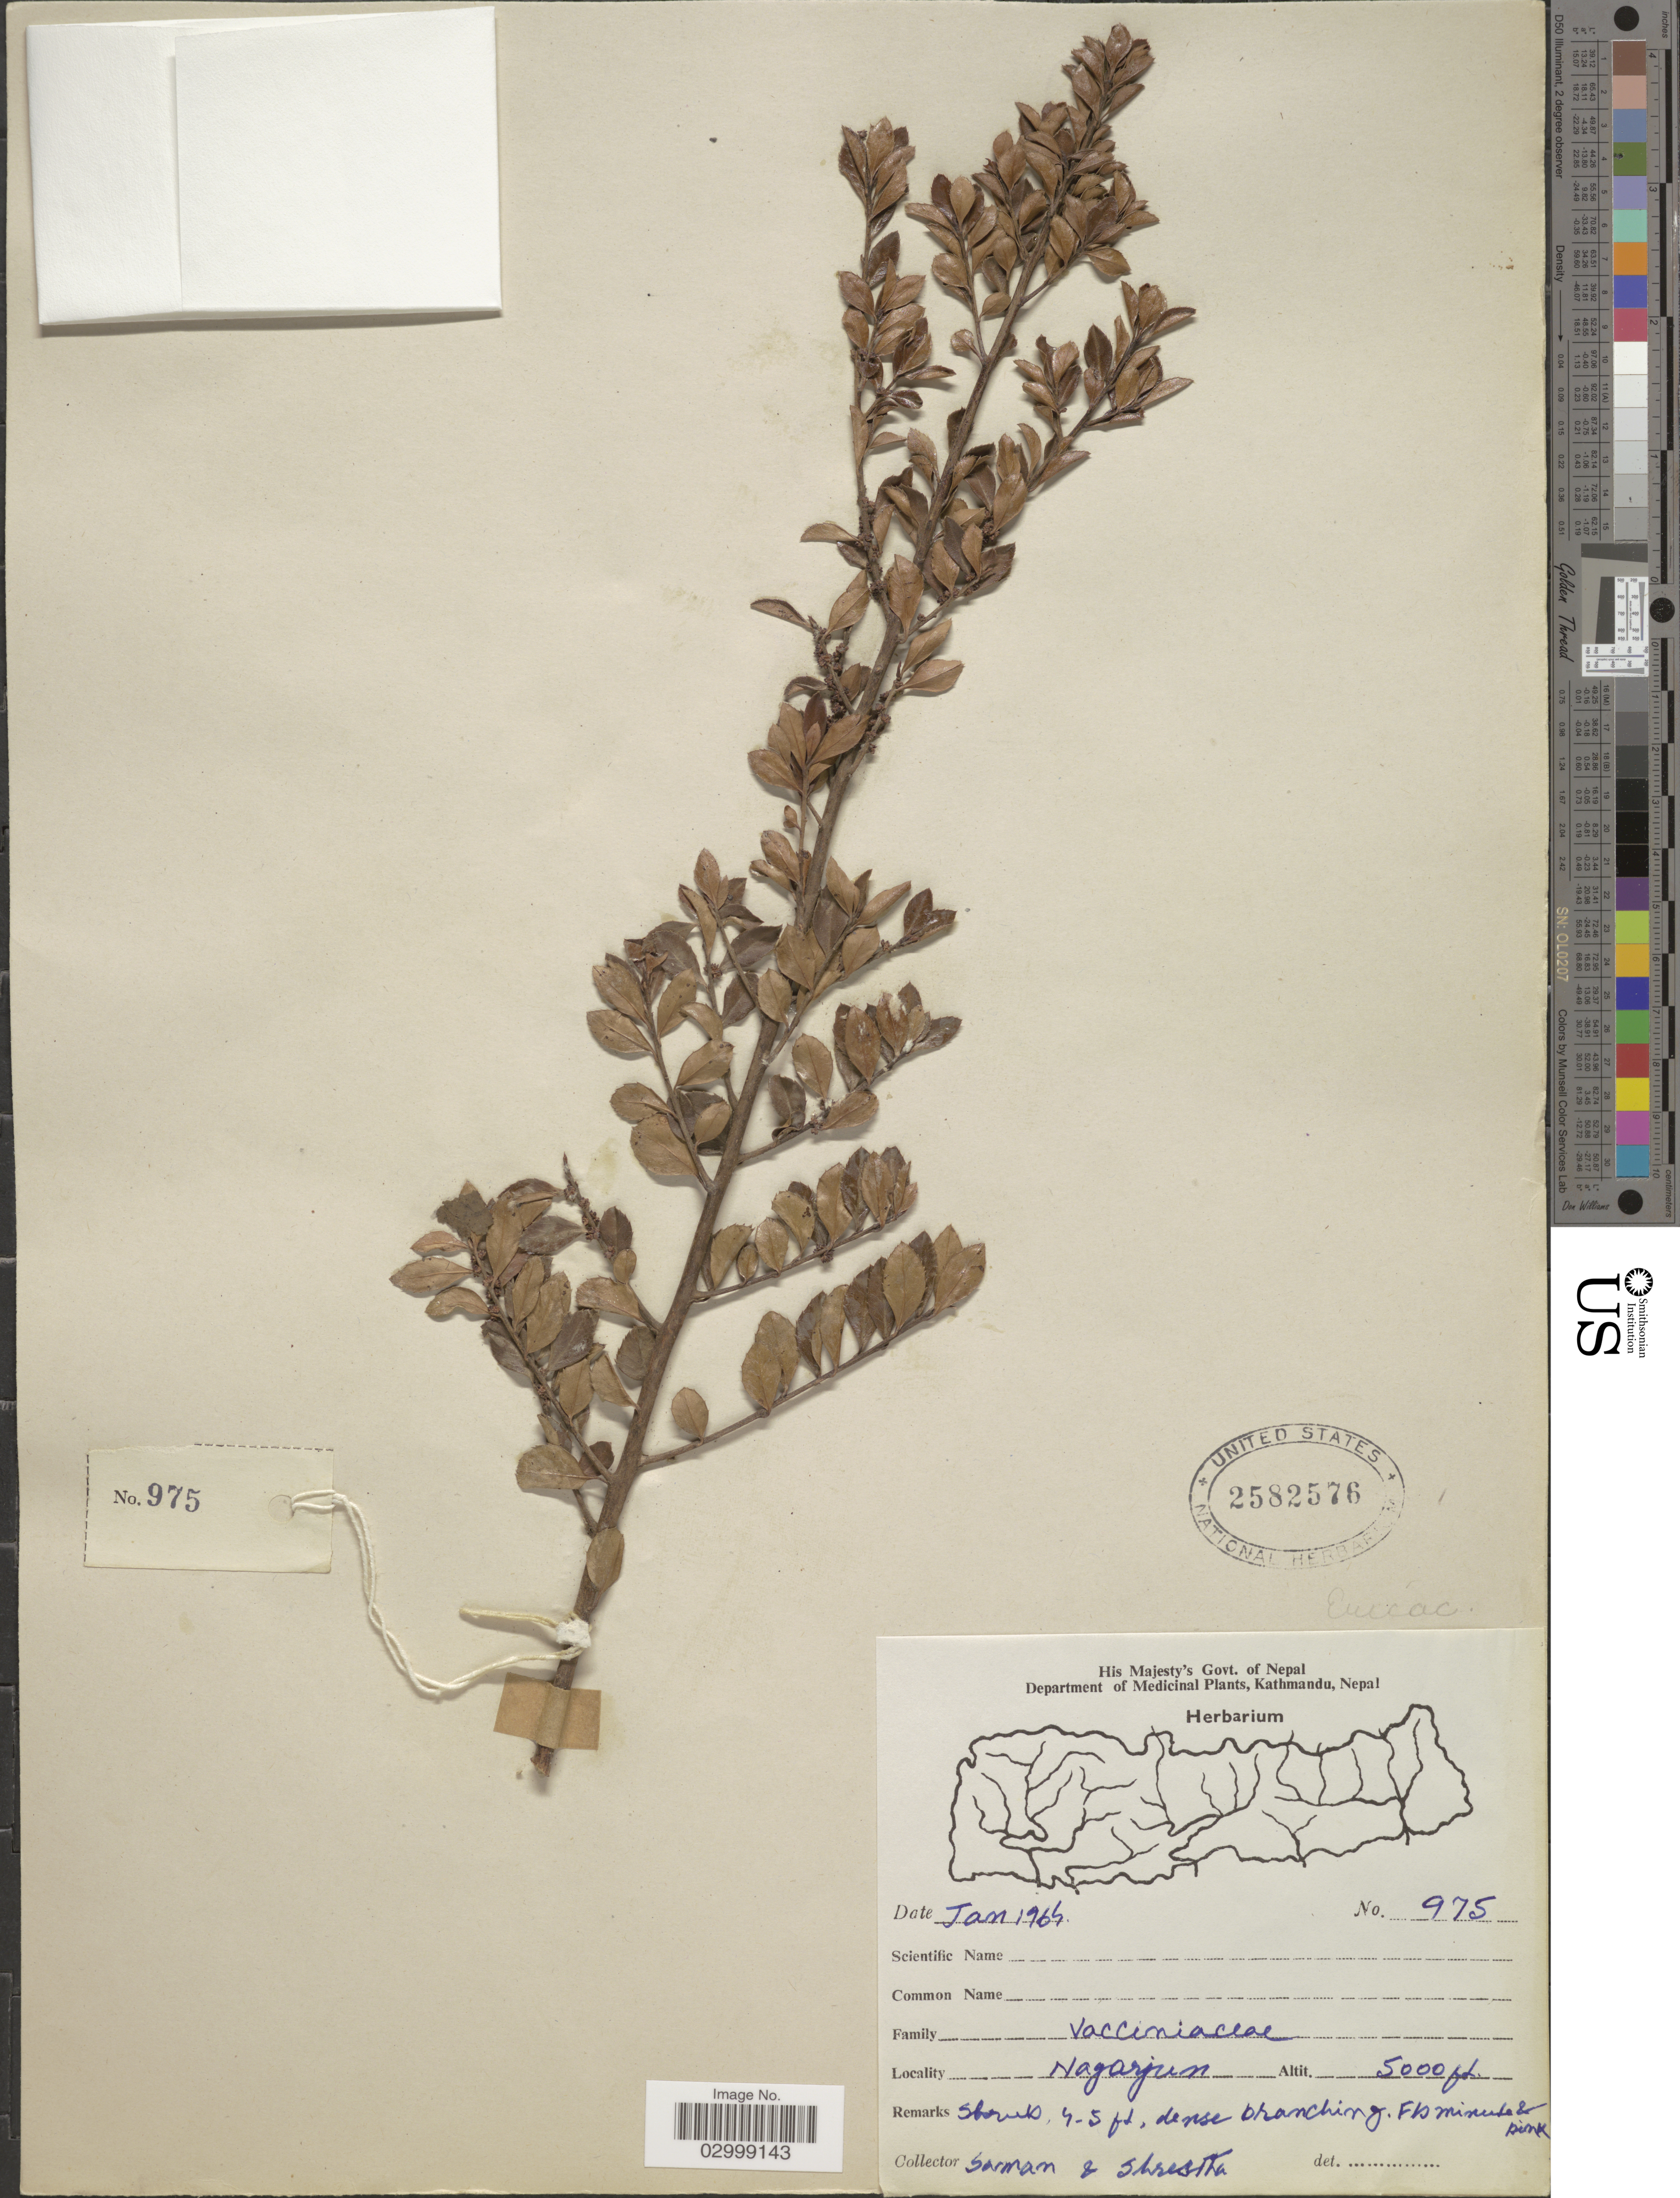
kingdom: Plantae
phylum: Tracheophyta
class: Magnoliopsida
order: Ericales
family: Ericaceae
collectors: Sarman & -. Shrestha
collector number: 975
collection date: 1964-01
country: Nepal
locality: Nagarjun.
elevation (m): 1524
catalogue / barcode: US 2582576